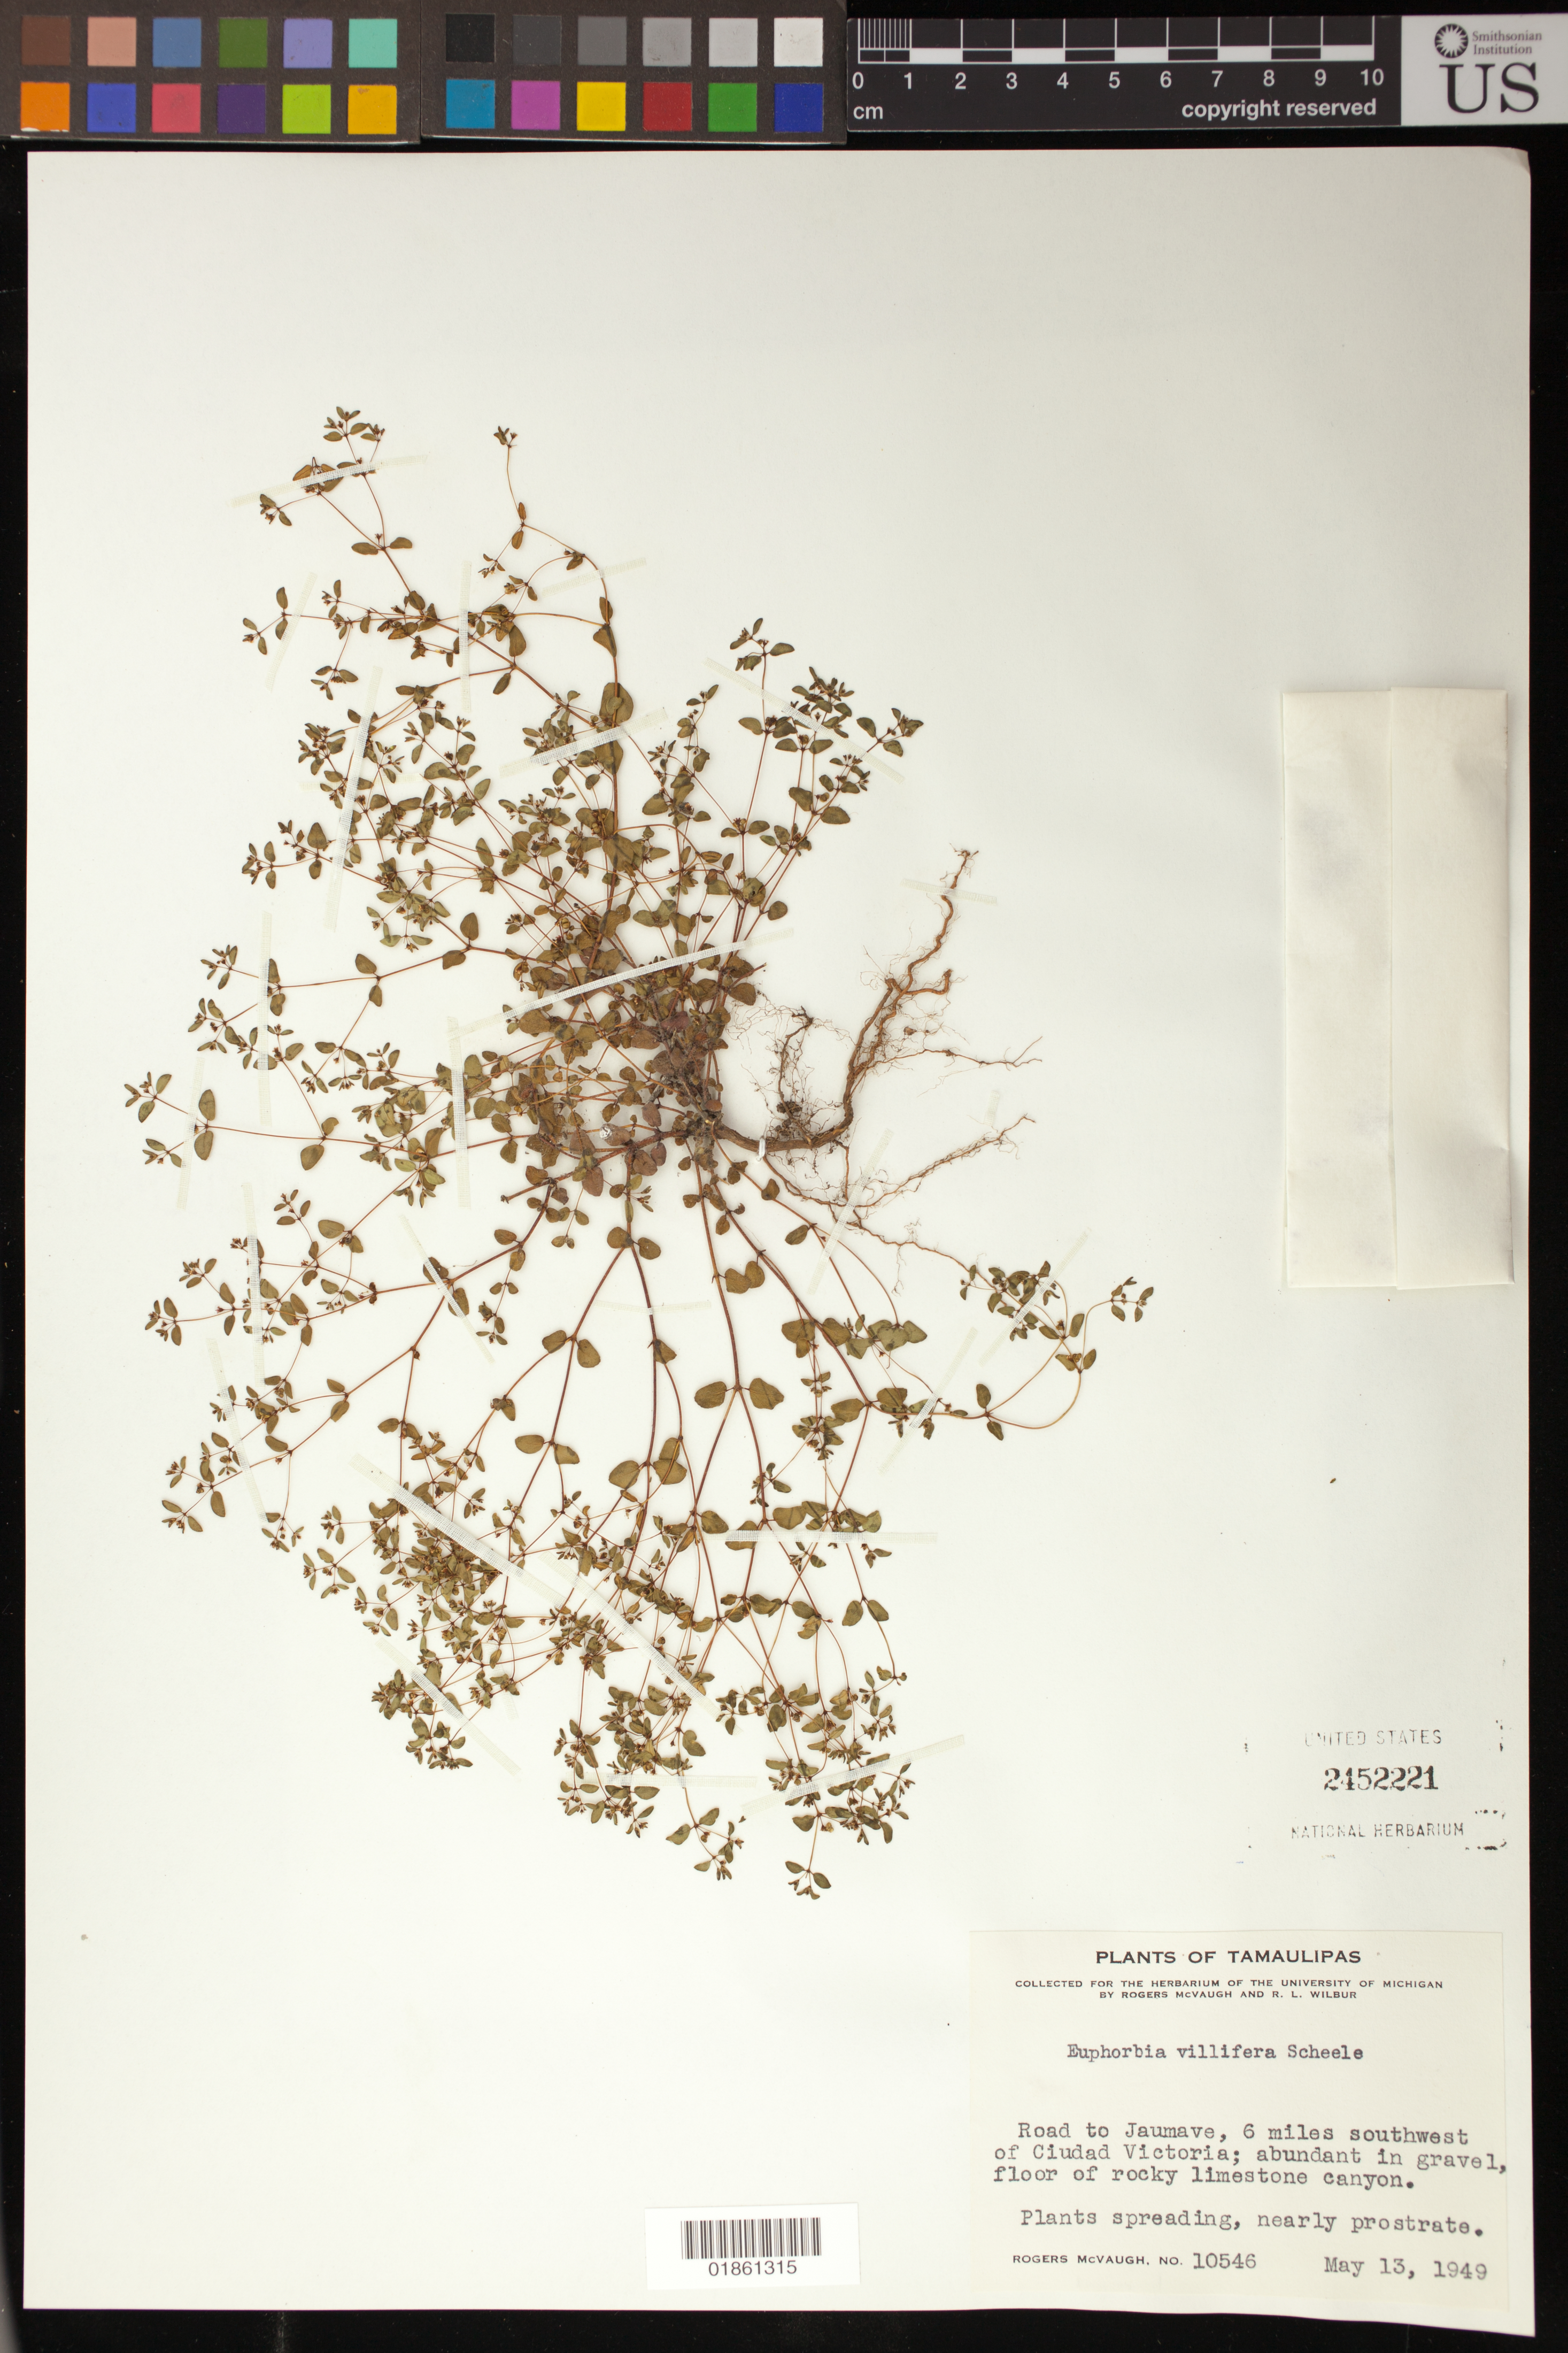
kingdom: Plantae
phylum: Tracheophyta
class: Magnoliopsida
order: Malpighiales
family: Euphorbiaceae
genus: Euphorbia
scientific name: Euphorbia villifera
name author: Scheele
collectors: R. McVaugh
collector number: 10546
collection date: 1949-05-13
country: Mexico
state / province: Tamaulipas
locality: Road to Jaumave, 6 miles southwest of Ciudad Victoria; floor of rocky limestone canyon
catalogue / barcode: US 2452221